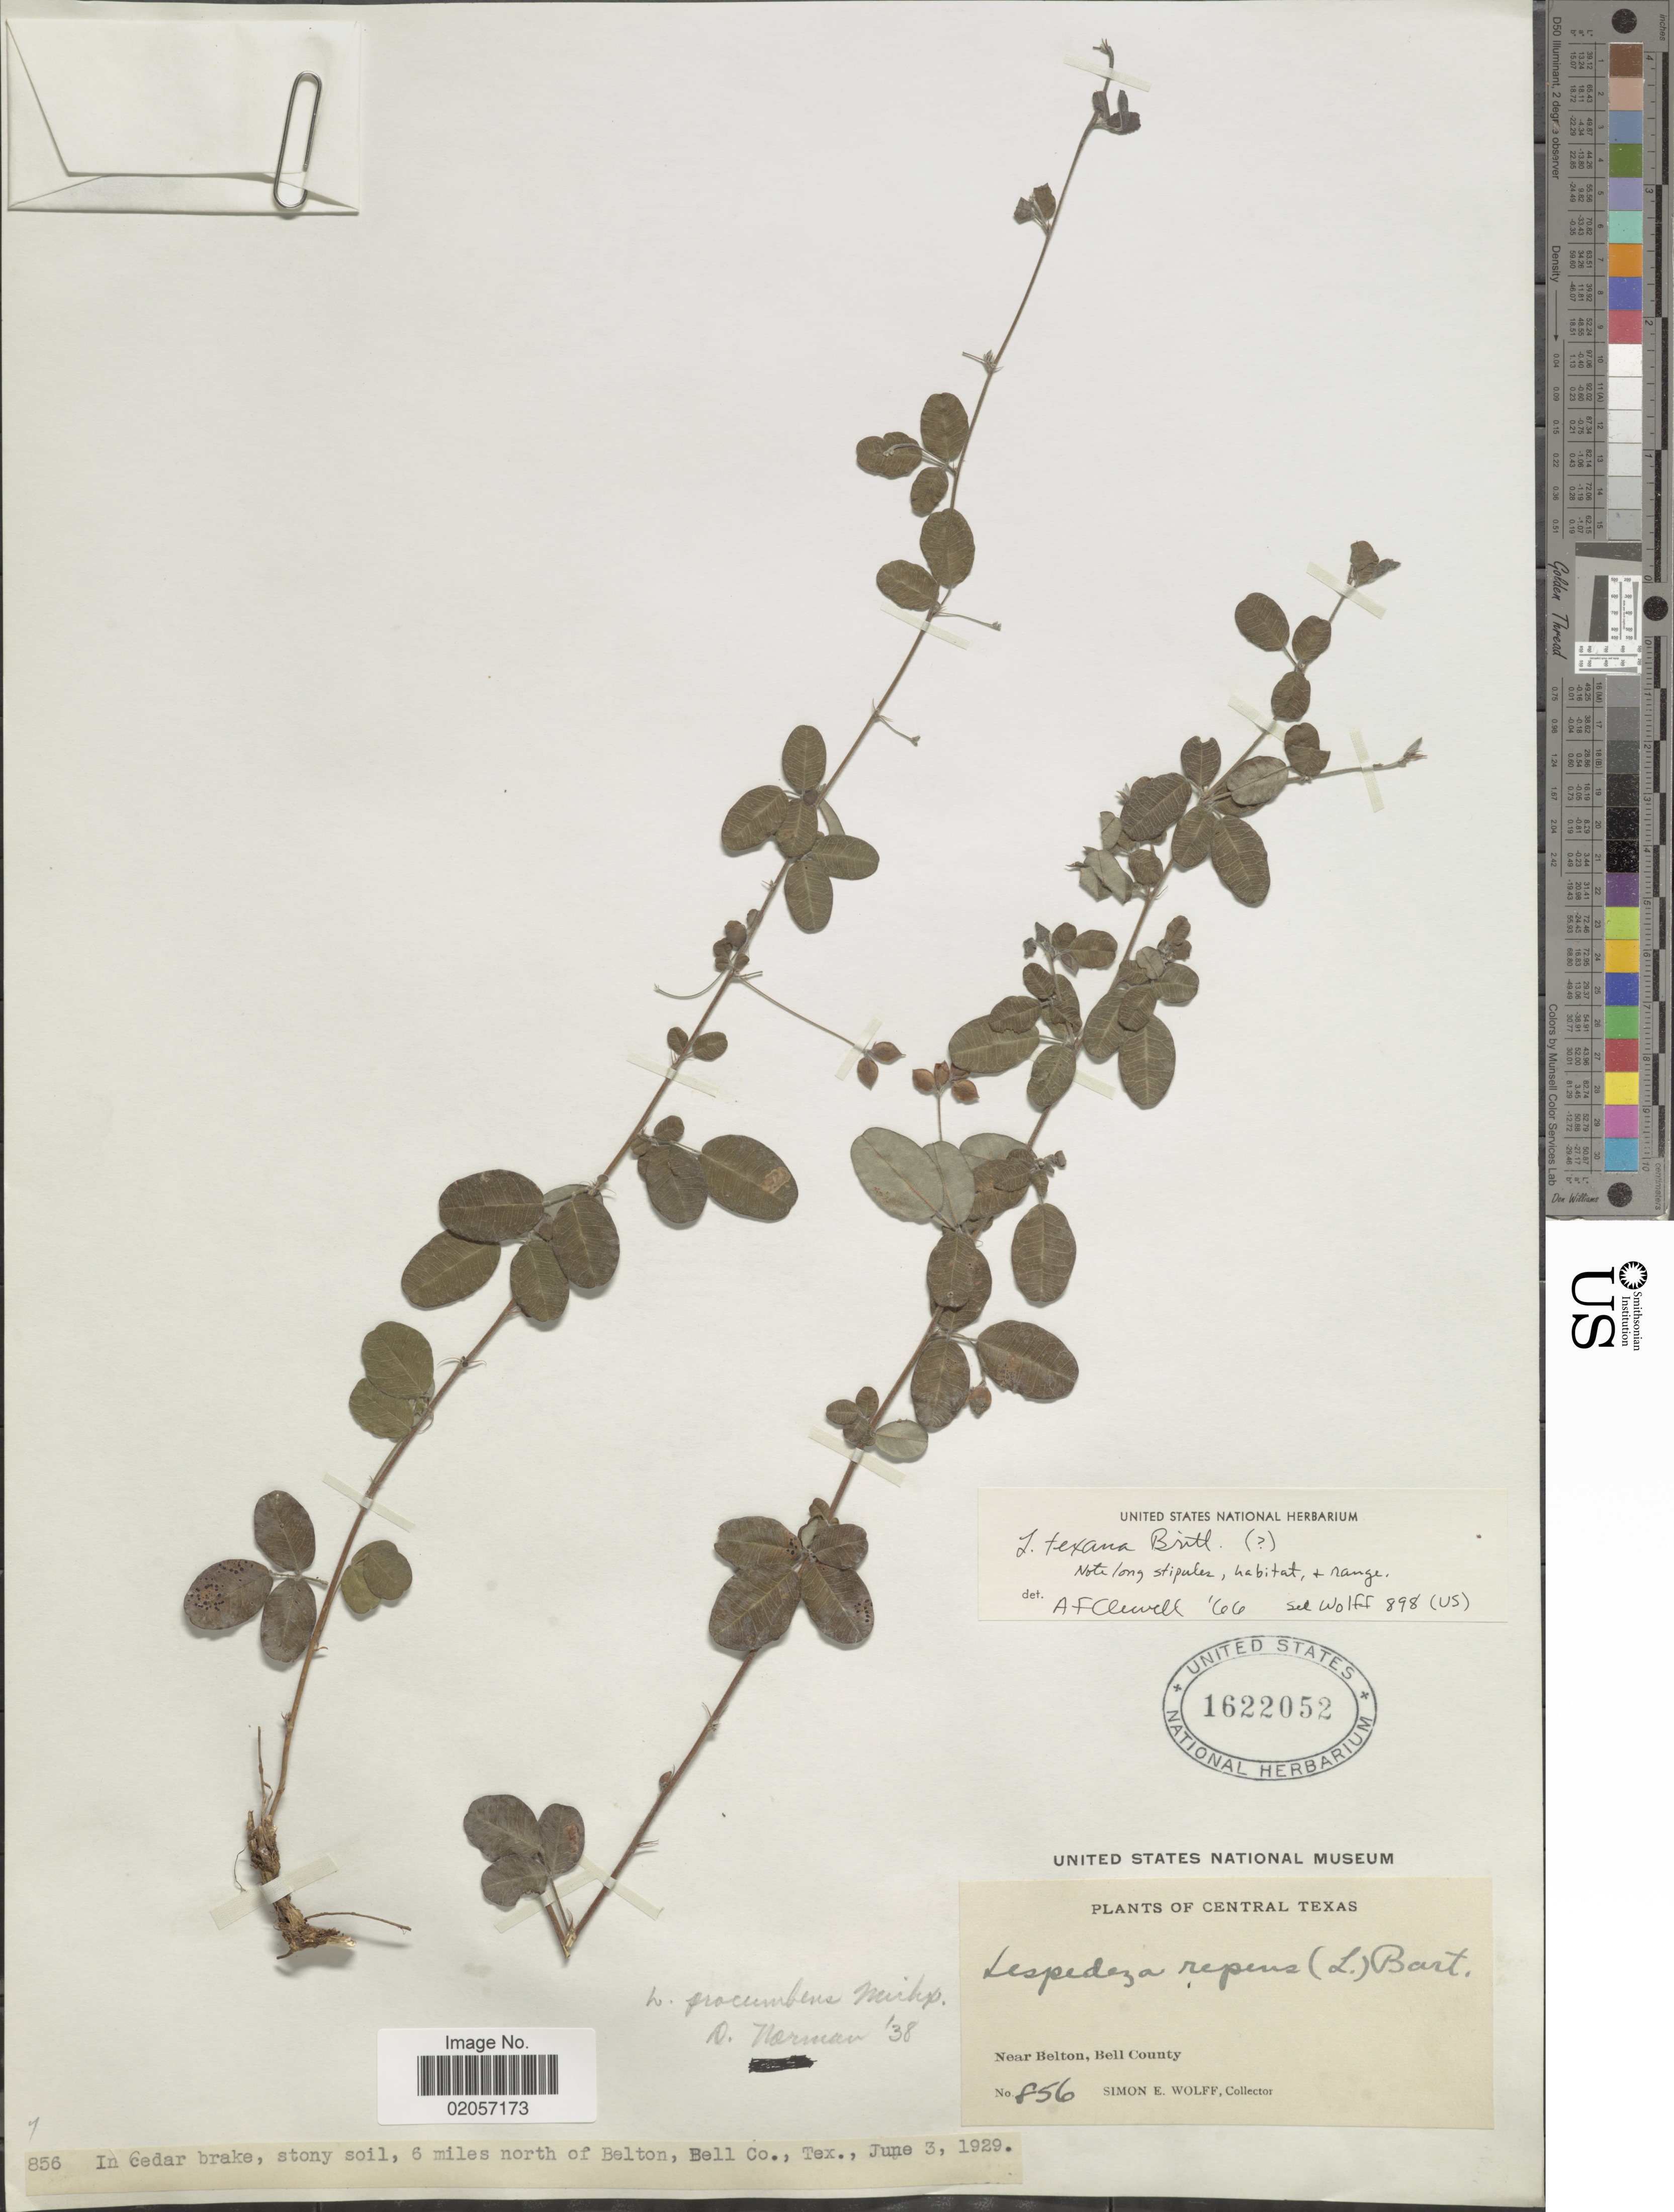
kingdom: Plantae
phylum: Tracheophyta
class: Magnoliopsida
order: Fabales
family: Fabaceae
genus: Lespedeza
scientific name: Lespedeza texana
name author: Britton in Small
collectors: S. E. Wolff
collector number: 856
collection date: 1929-06-03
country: United States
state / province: Texas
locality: Central Texas, 6 miles north of Belton, Bell Co.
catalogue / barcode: US 1622052